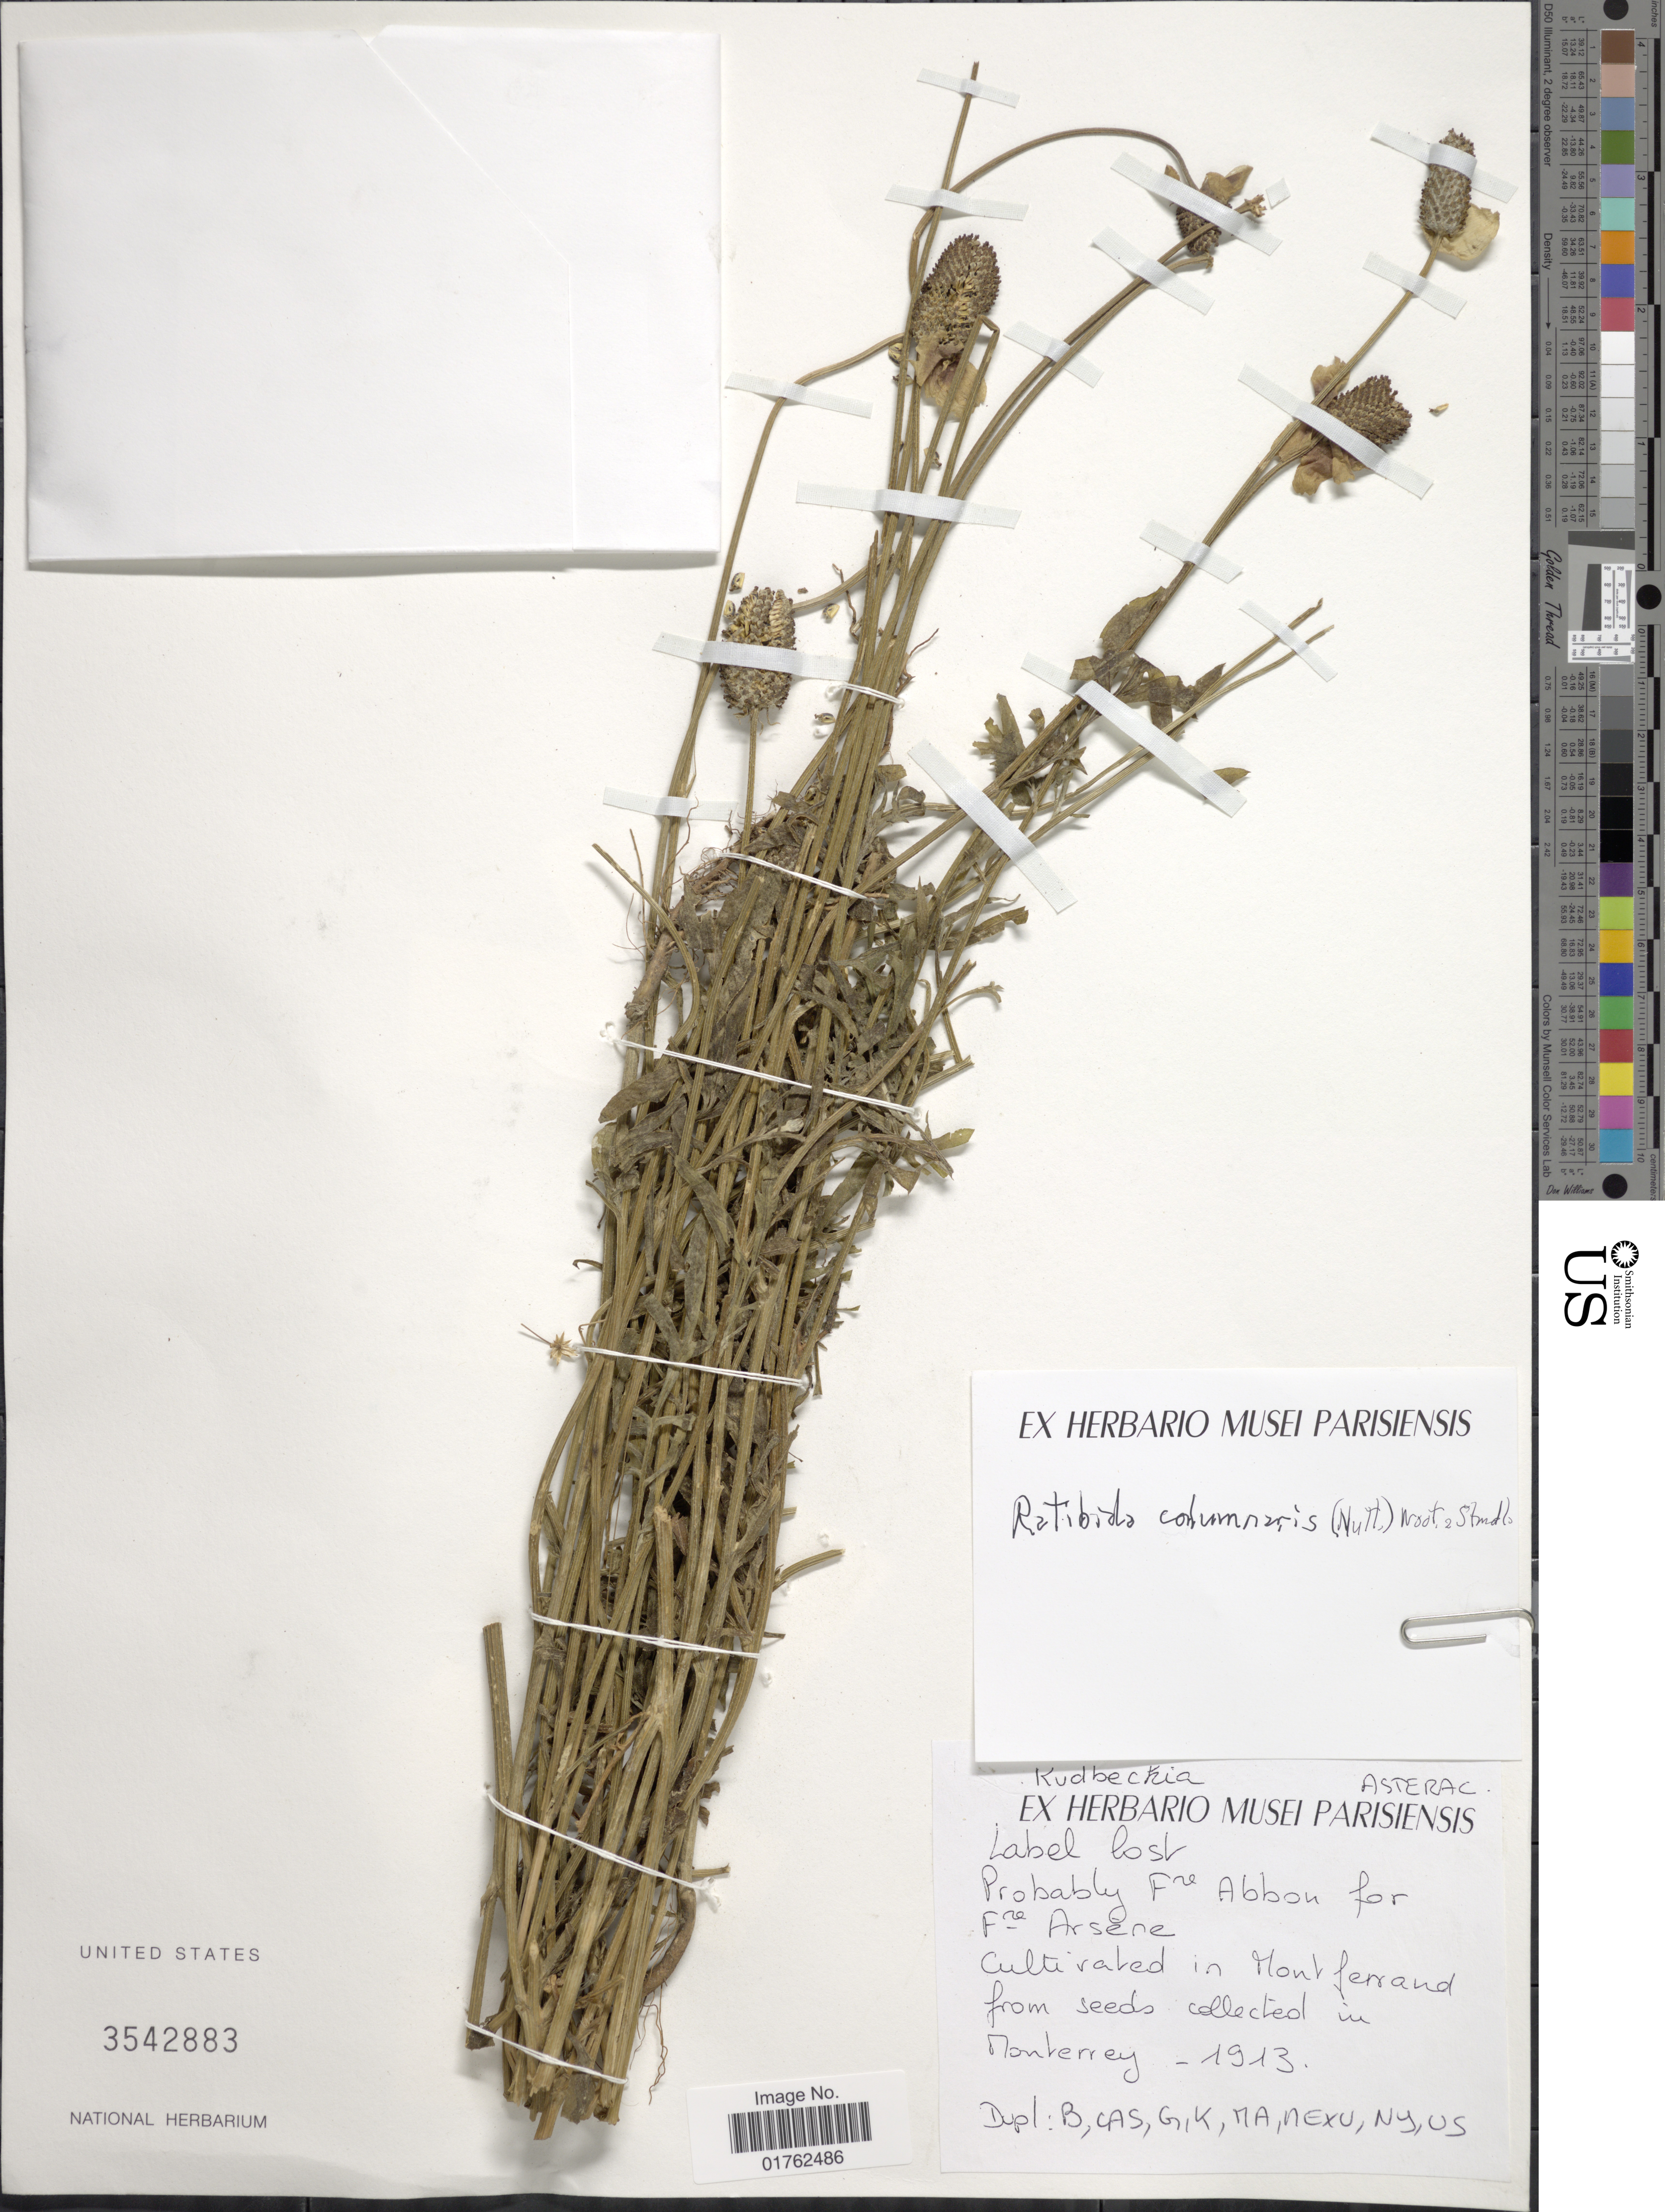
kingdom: Plantae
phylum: Tracheophyta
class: Magnoliopsida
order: Asterales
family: Asteraceae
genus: Ratibida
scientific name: Ratibida columnaris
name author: (Pursh) D. Don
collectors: Bro. Abbon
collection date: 1913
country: Canada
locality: In Montserrand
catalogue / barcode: US 3542883